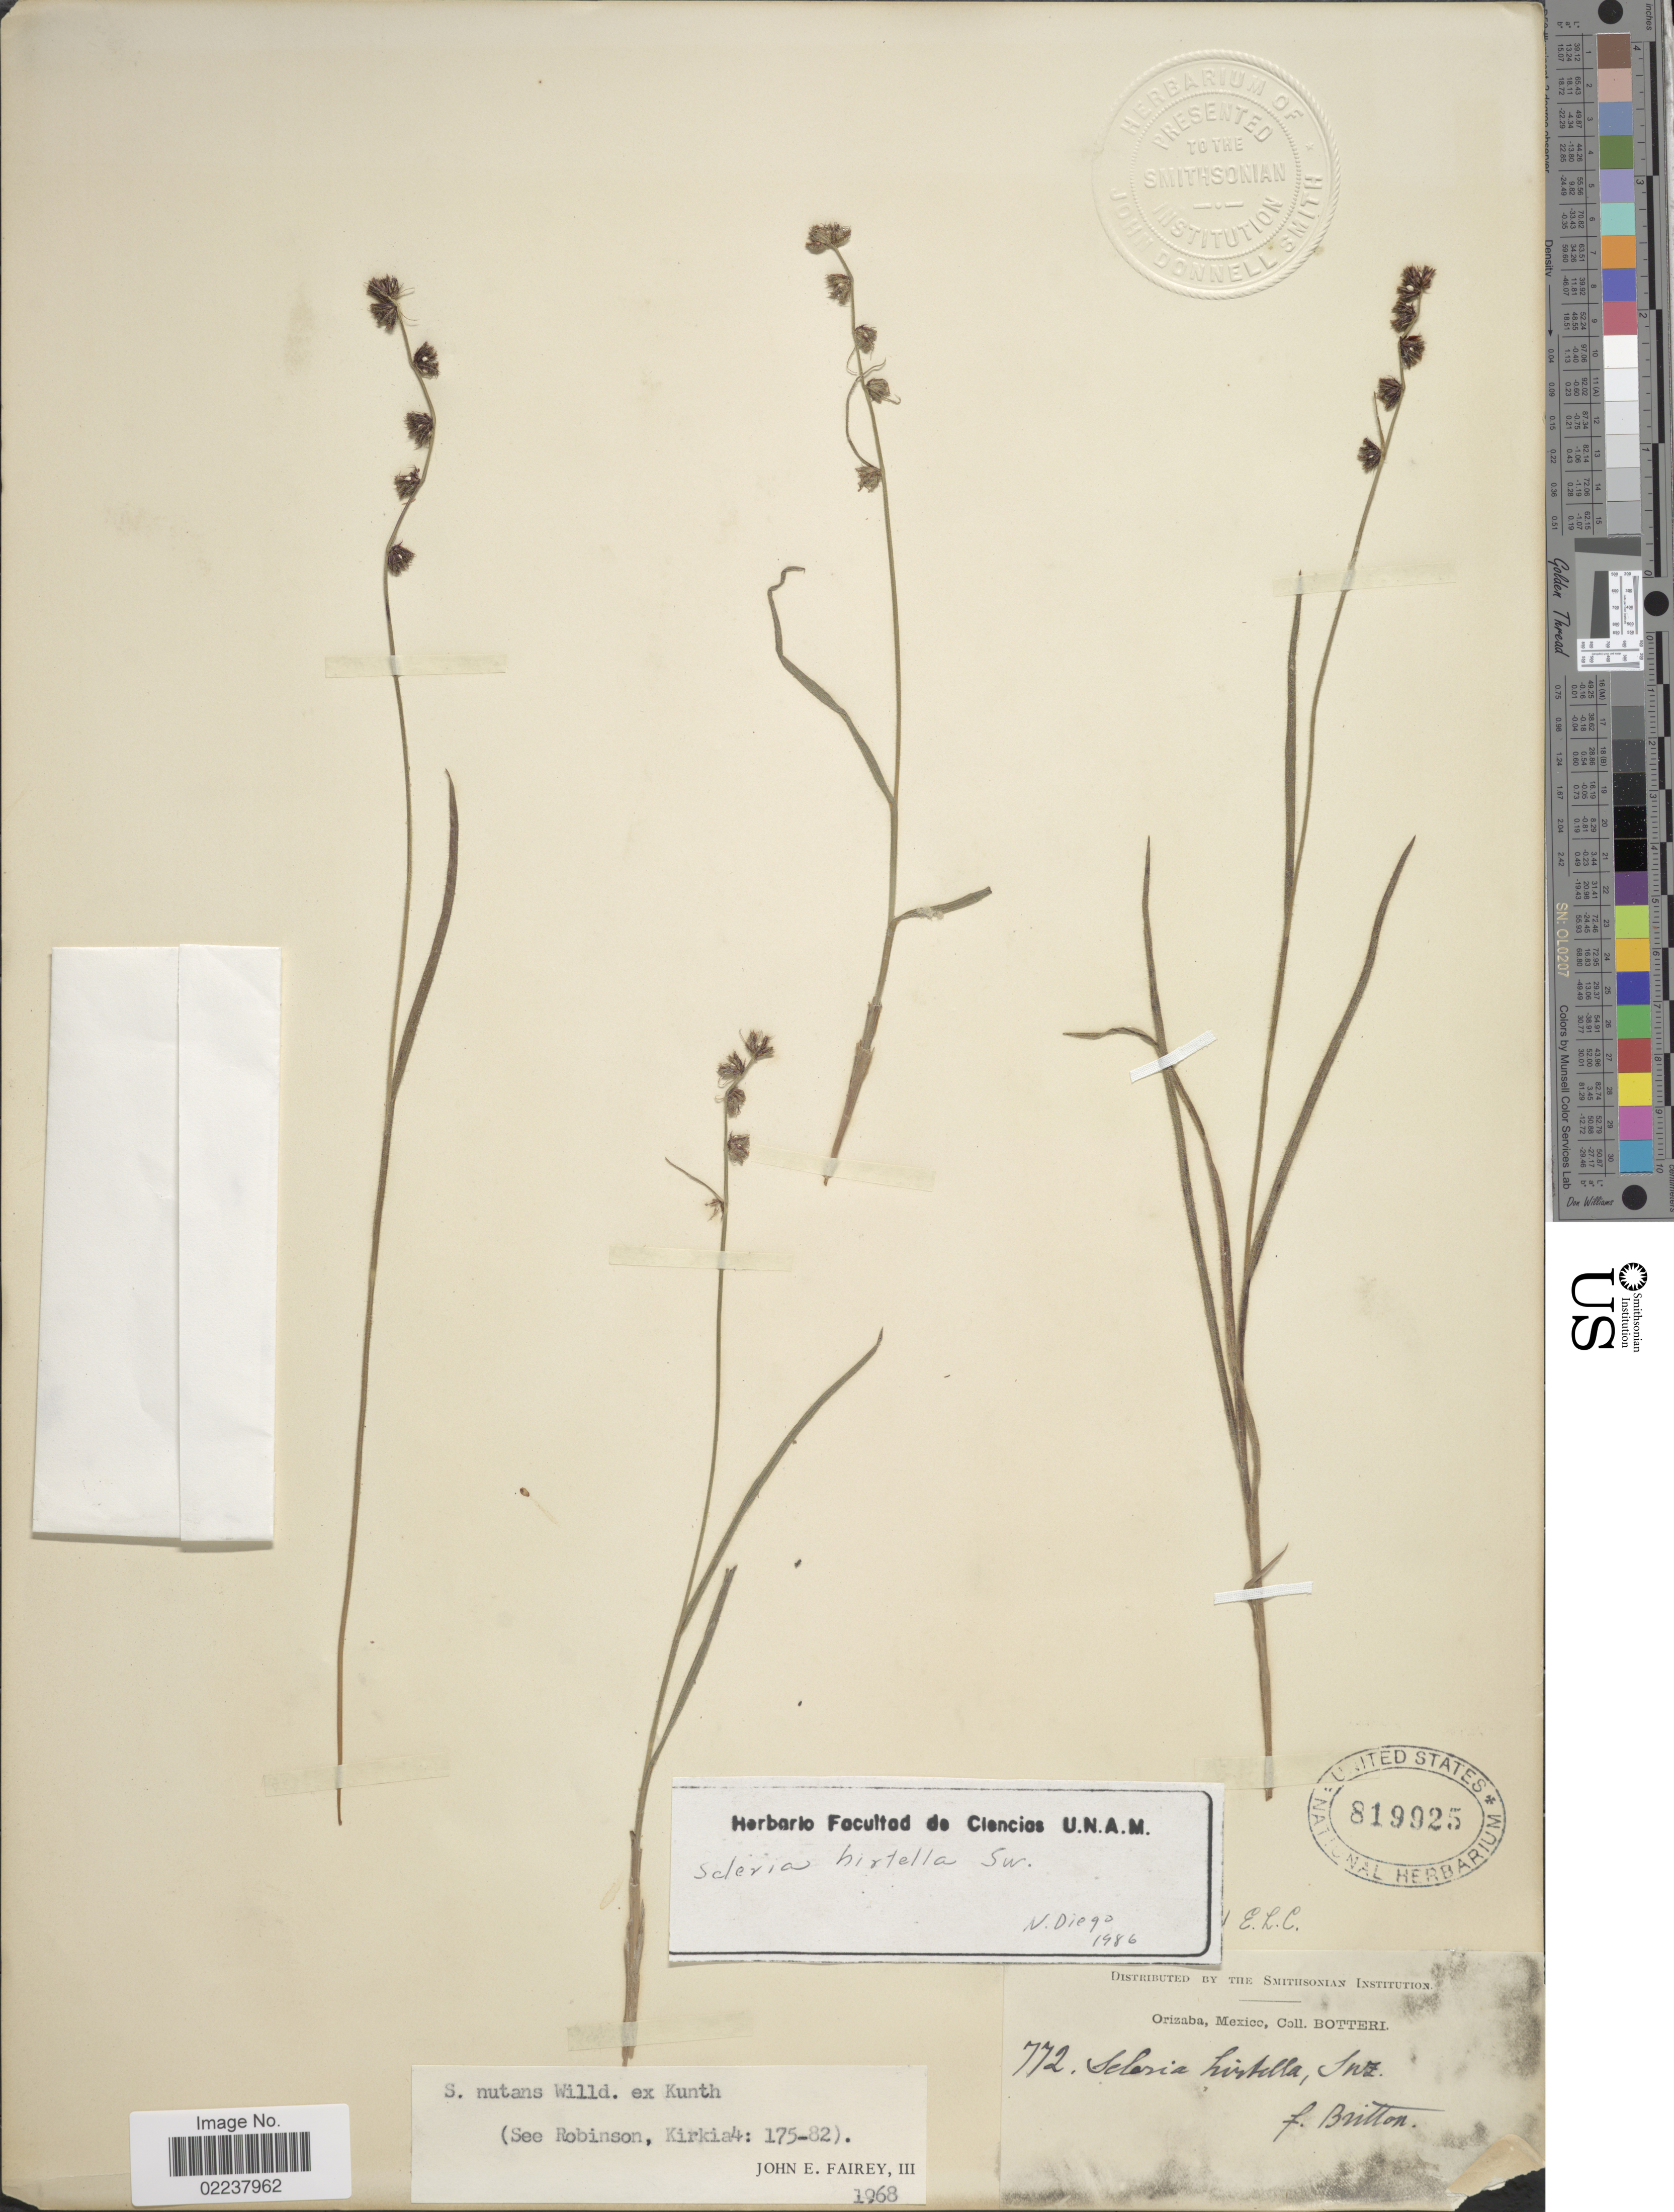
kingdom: Plantae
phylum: Tracheophyta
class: Liliopsida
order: Poales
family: Cyperaceae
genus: Scleria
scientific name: Scleria hirtella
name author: Sw.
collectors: -. Botteri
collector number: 772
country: Mexico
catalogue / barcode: US 819925